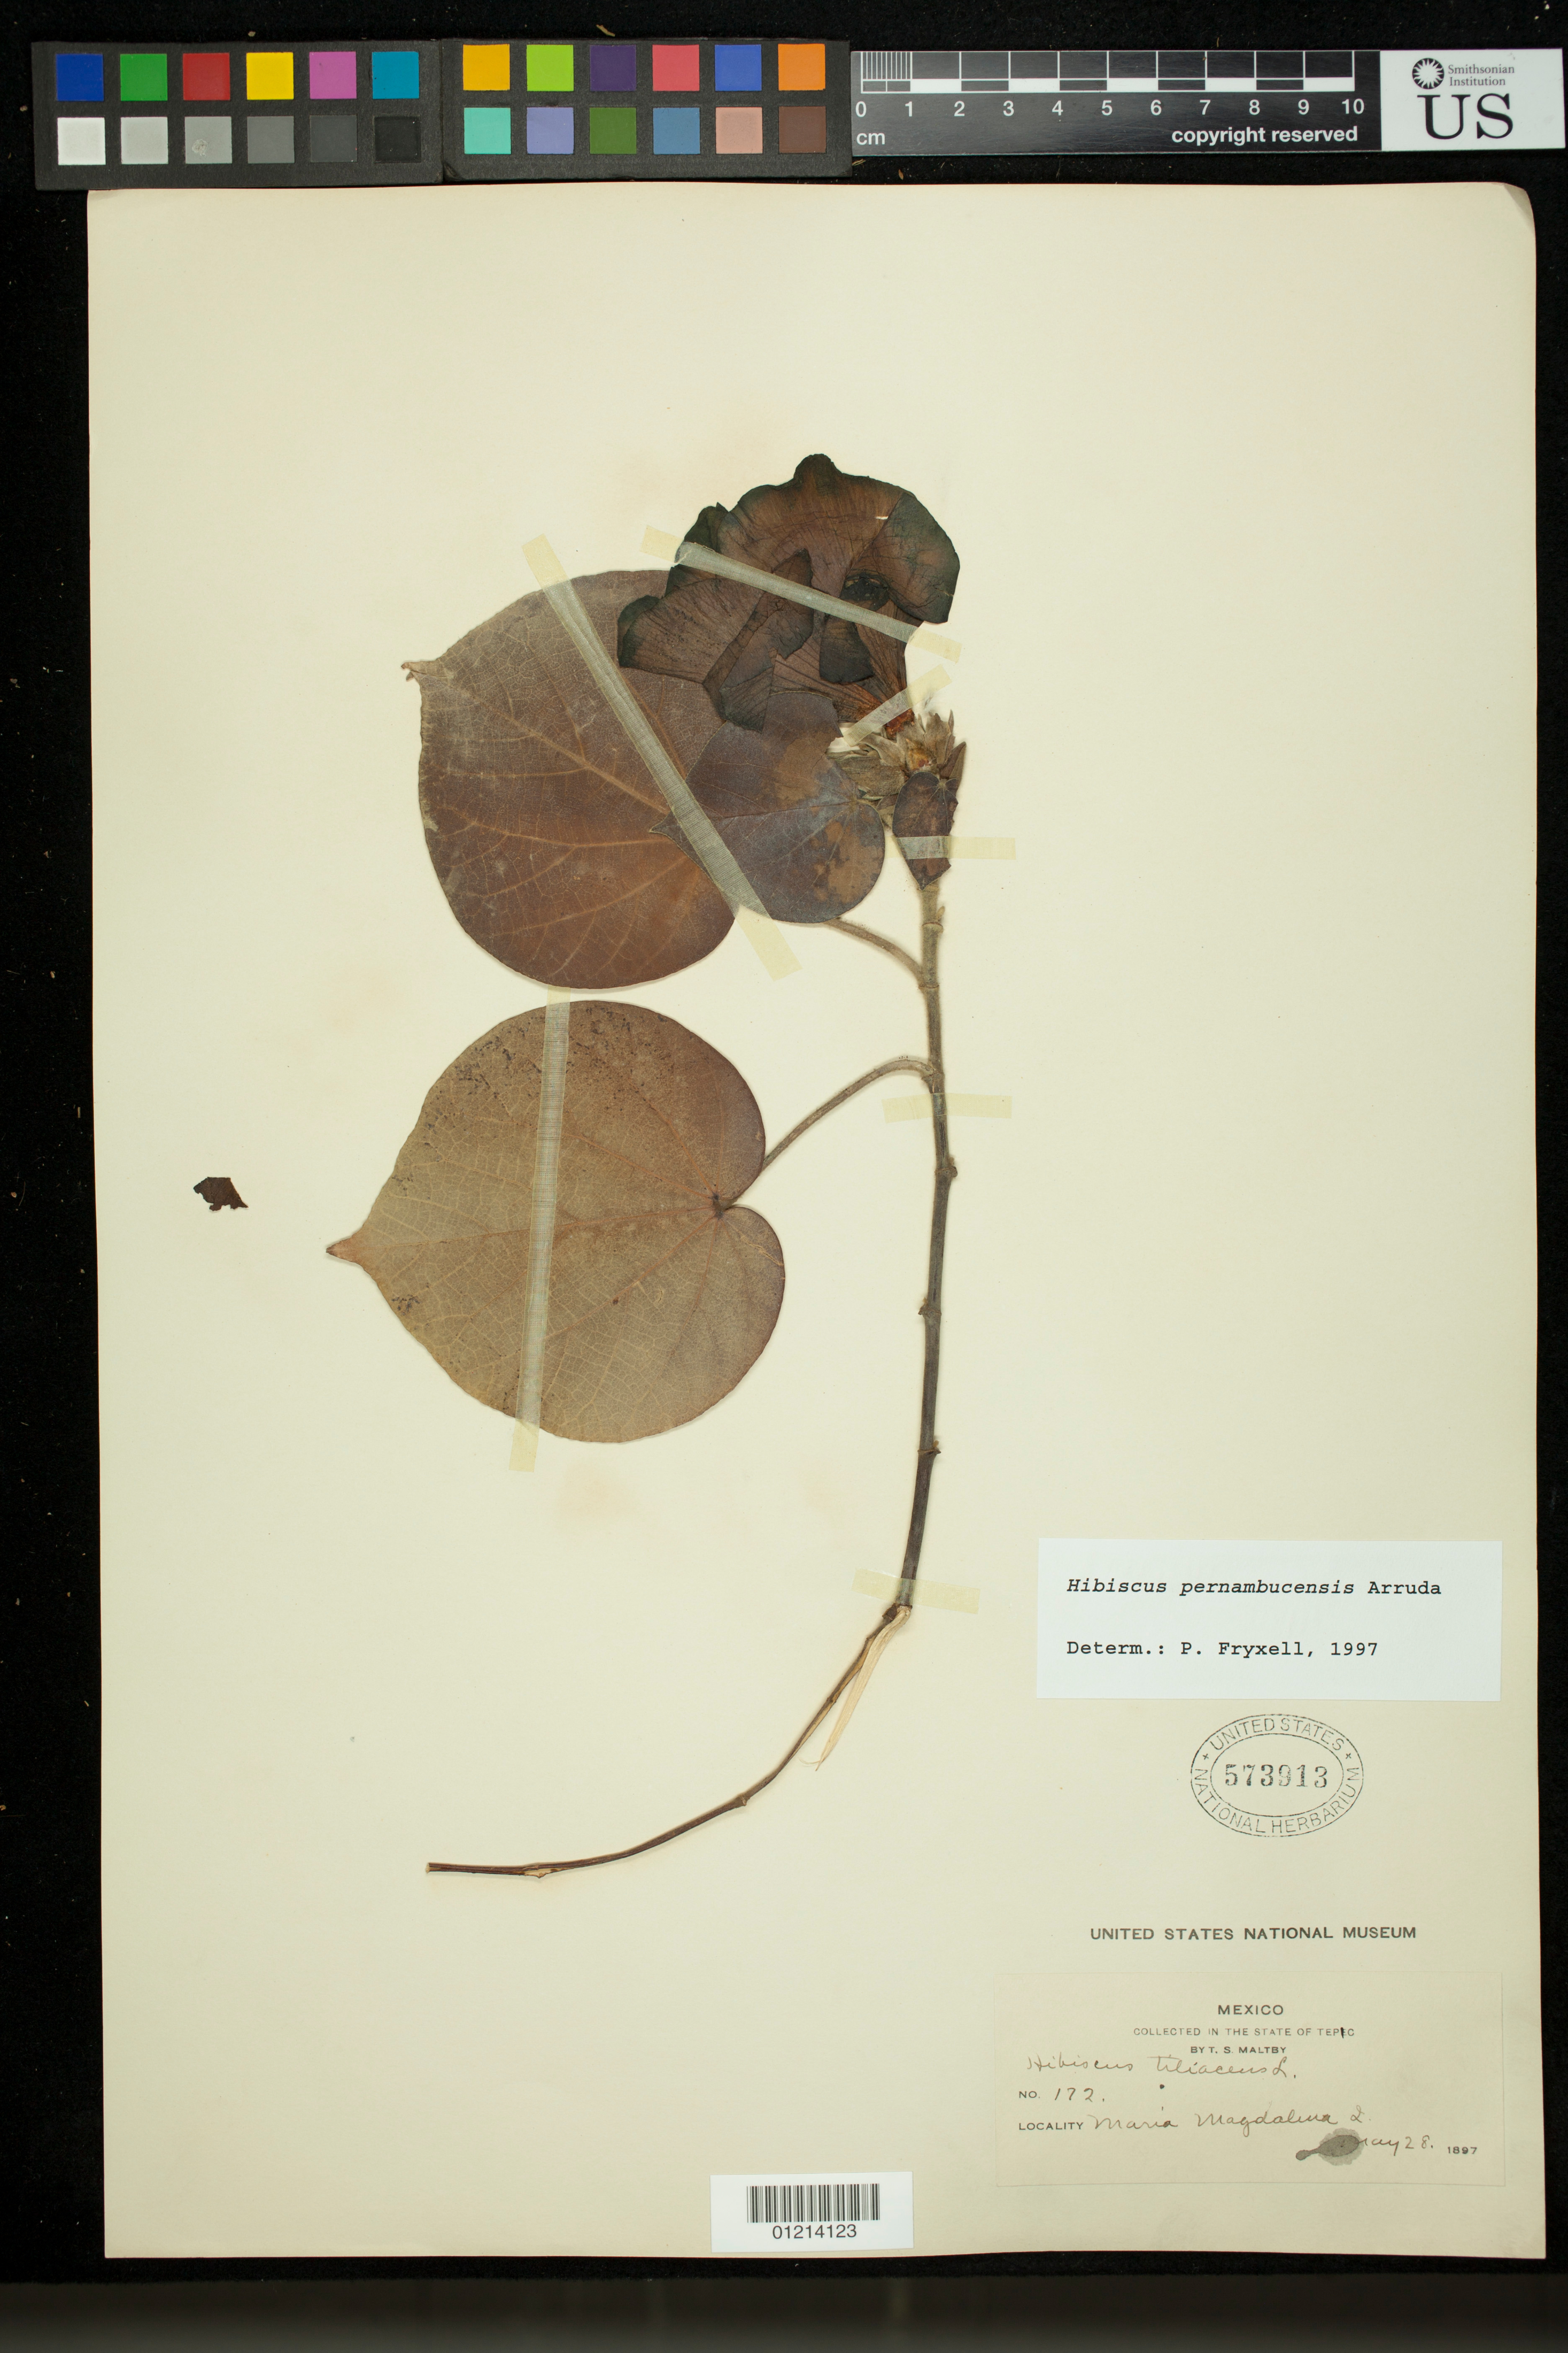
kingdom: Plantae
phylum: Tracheophyta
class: Magnoliopsida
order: Malvales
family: Malvaceae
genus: Talipariti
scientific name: Talipariti tiliaceum var. pernambucense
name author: (Arruda) Fryxell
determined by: Dorr, Laurence J., Curator (BOT), Smithsonian Institution - National Museum of Natural History (UNITED STATES)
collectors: T. S. Maltby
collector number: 172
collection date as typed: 28 May 1897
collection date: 1897-05-28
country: Mexico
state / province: Nayarit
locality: State of Tepic: Maria Magdalena I.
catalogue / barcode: US 573913